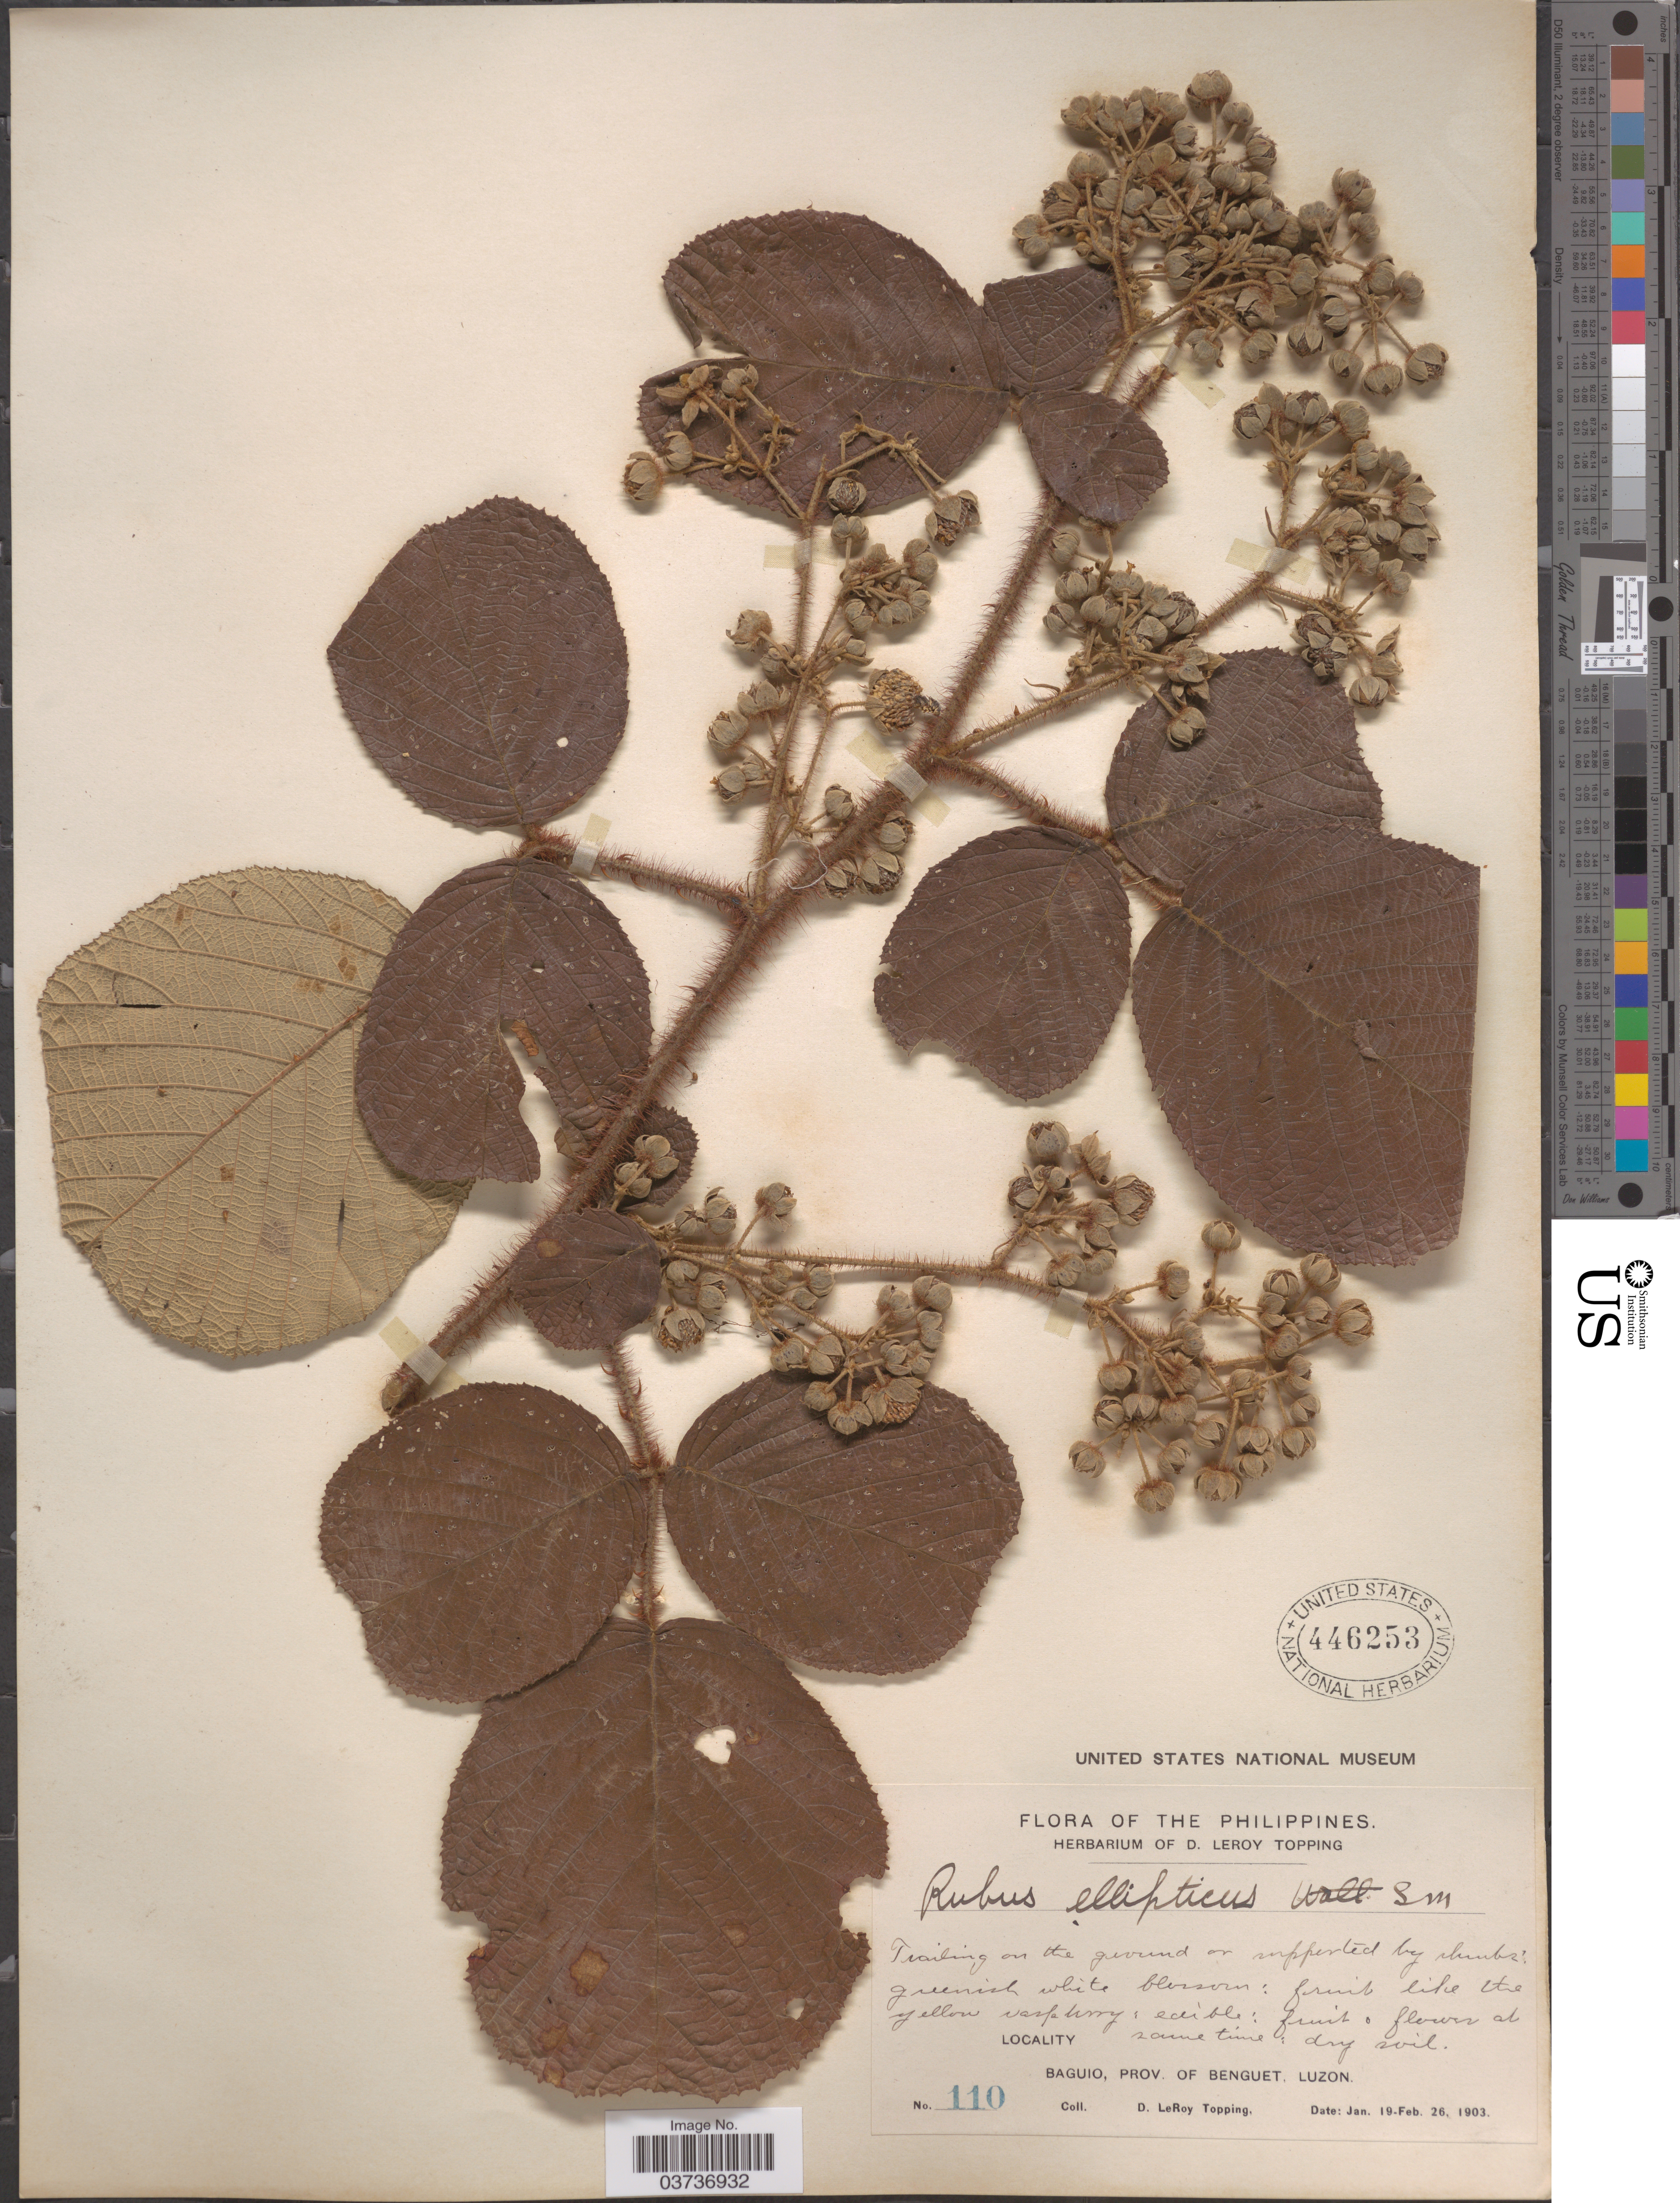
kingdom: Plantae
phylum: Tracheophyta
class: Magnoliopsida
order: Rosales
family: Rosaceae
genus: Rubus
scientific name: Rubus ellipticus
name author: Sm.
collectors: D. L. Topping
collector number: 110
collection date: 1903-01-19/1903-02-26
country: Philippines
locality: Baguio, Prov. of Benguet, Luzon.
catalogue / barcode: US 446253